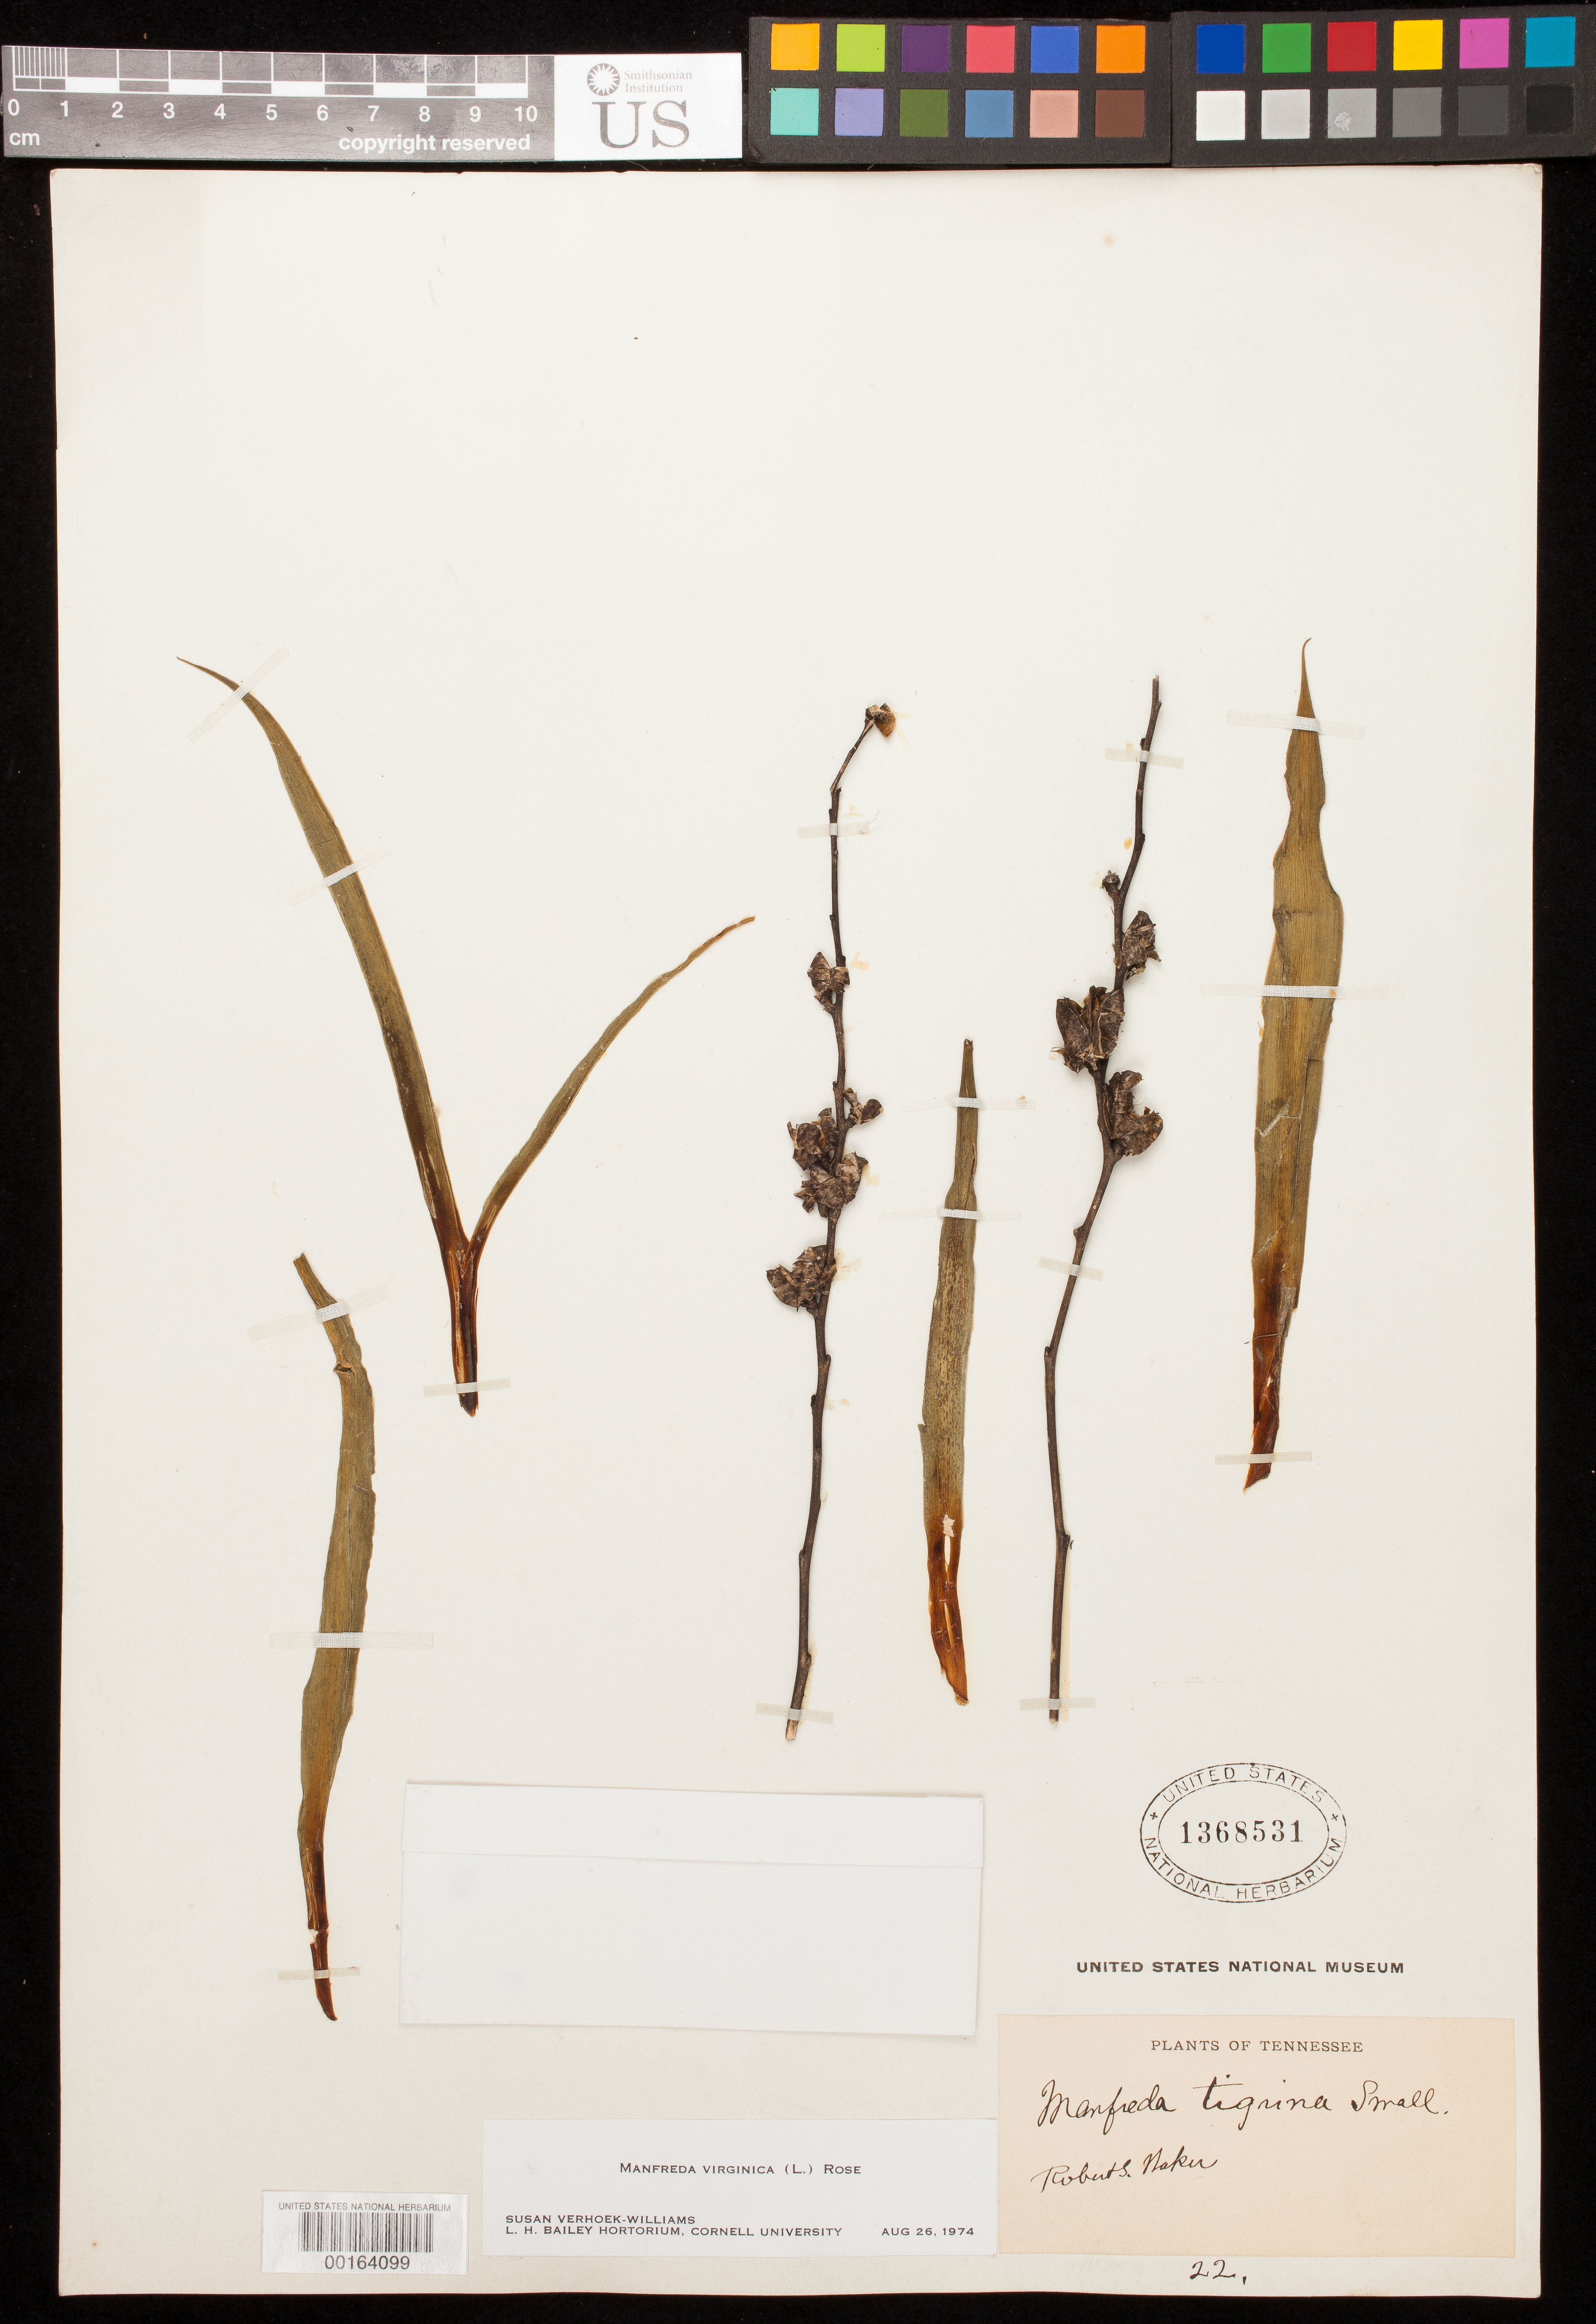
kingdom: Plantae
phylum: Tracheophyta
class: Liliopsida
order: Asparagales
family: Asparagaceae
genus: Manfreda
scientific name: Manfreda virginica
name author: (L.) Salisb. ex Rose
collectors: R. Walker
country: United States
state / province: Tennessee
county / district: Hamilton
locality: Chattanooga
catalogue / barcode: US 1368531